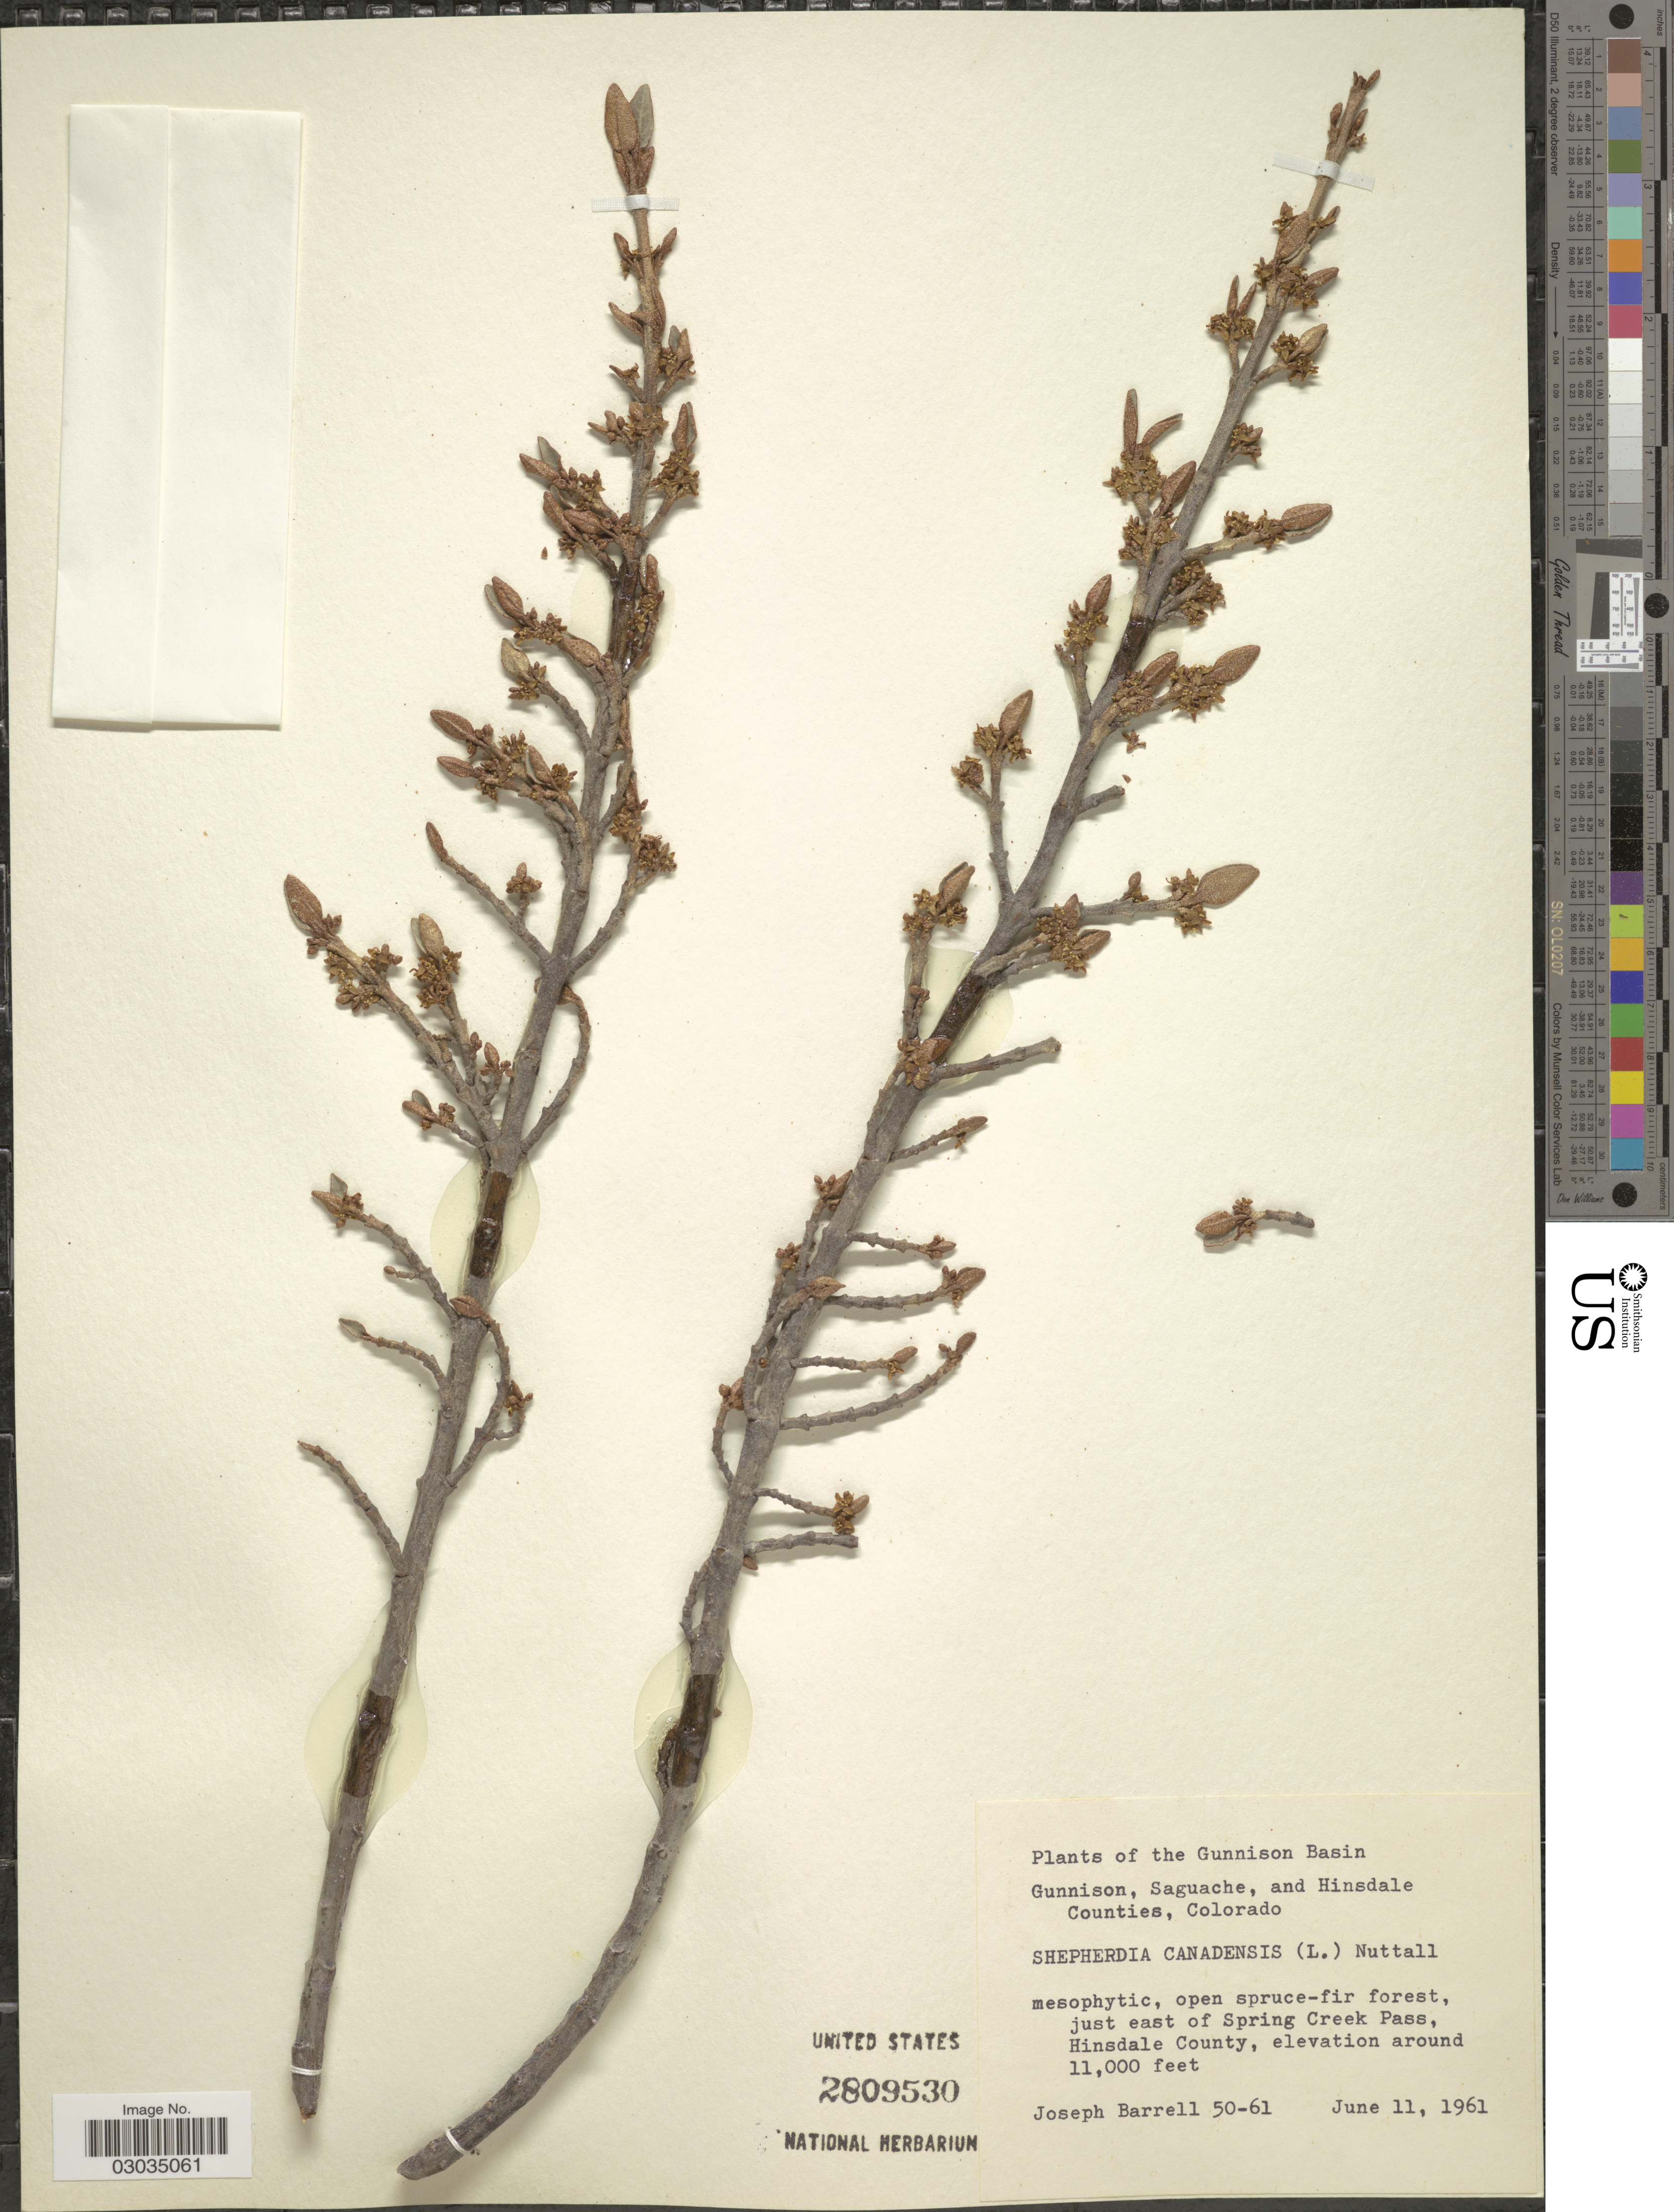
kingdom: Plantae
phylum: Tracheophyta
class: Magnoliopsida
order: Rosales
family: Elaeagnaceae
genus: Shepherdia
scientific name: Shepherdia canadensis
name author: (L.) Nutt.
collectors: J. Barrell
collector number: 50-61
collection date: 1961-06-11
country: United States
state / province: Colorado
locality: The Gunnison Basin, Gunnison, Saguache, and Hinsdale Counties, Colorado, open spruce-fir forest, just east of Spring Creek Pass, Hinsdale County.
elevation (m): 3353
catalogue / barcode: US 2809530